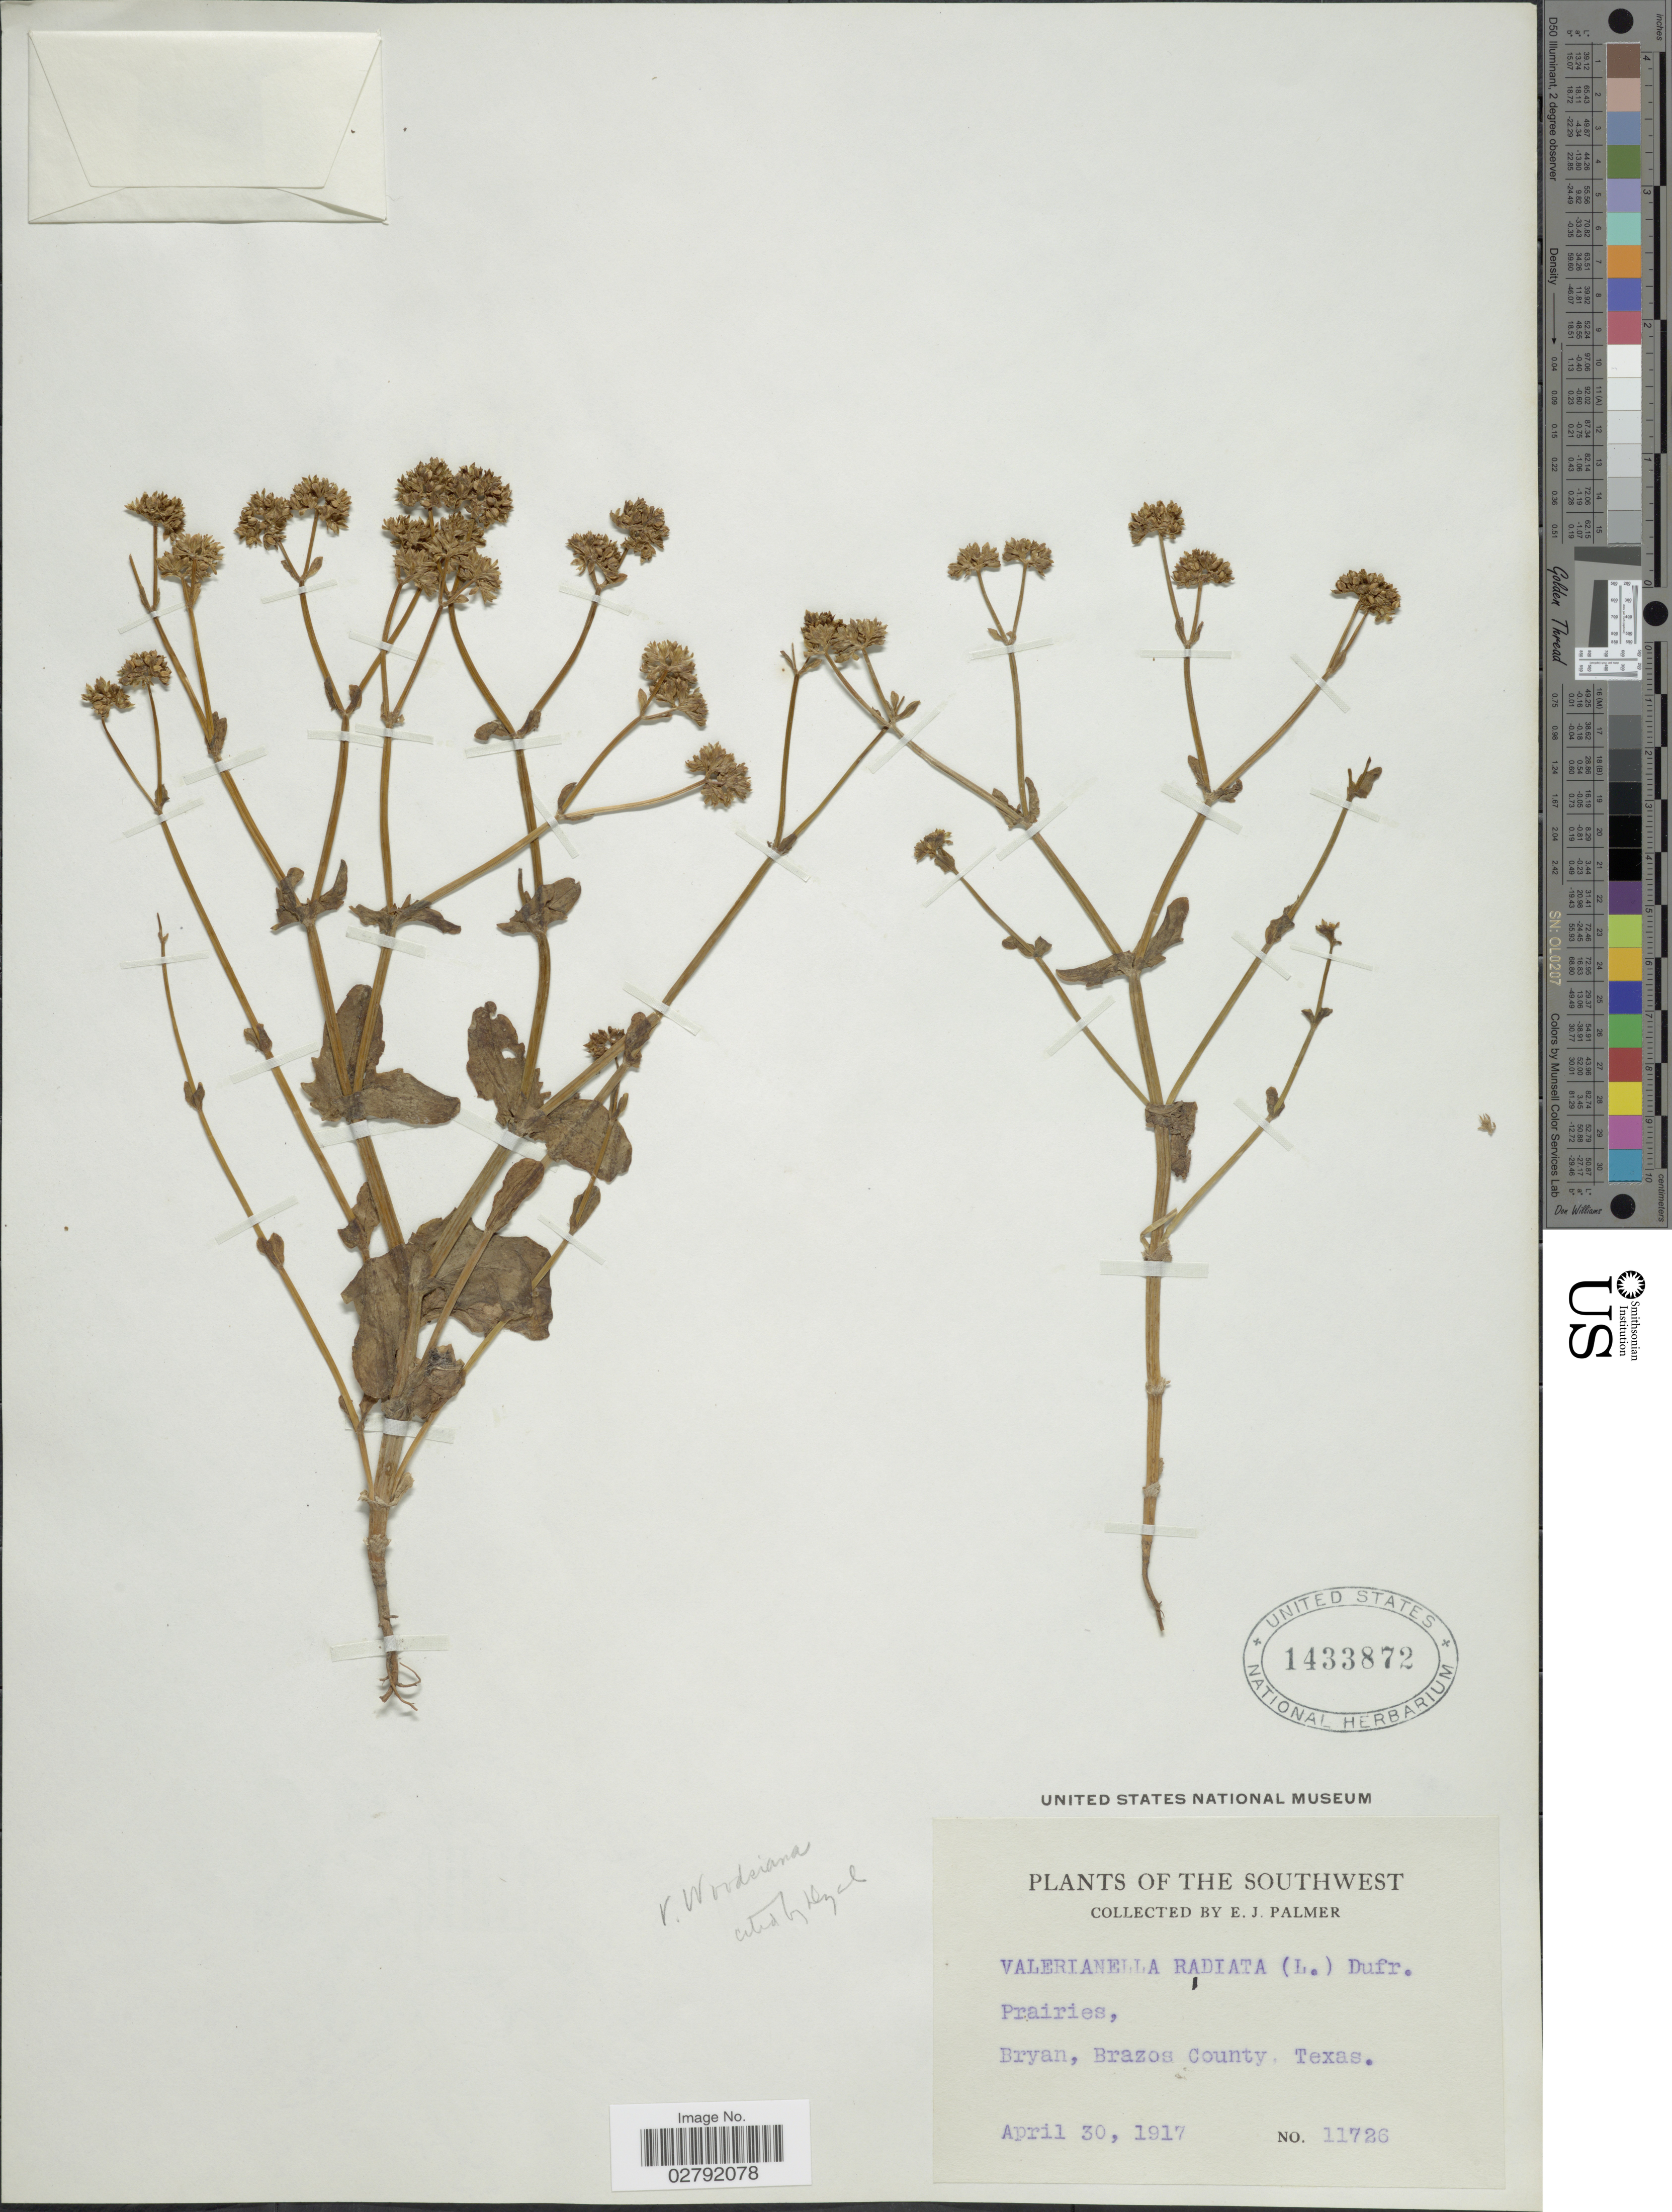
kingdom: Plantae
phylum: Tracheophyta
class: Magnoliopsida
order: Dipsacales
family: Caprifoliaceae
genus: Valerianella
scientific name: Valerianella radiata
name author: (L.) Dufr.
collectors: E. J. Palmer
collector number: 11726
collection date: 1917-04-30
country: United States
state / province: Texas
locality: The Southwest. Bryan, Brazos County.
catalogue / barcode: US 1433872